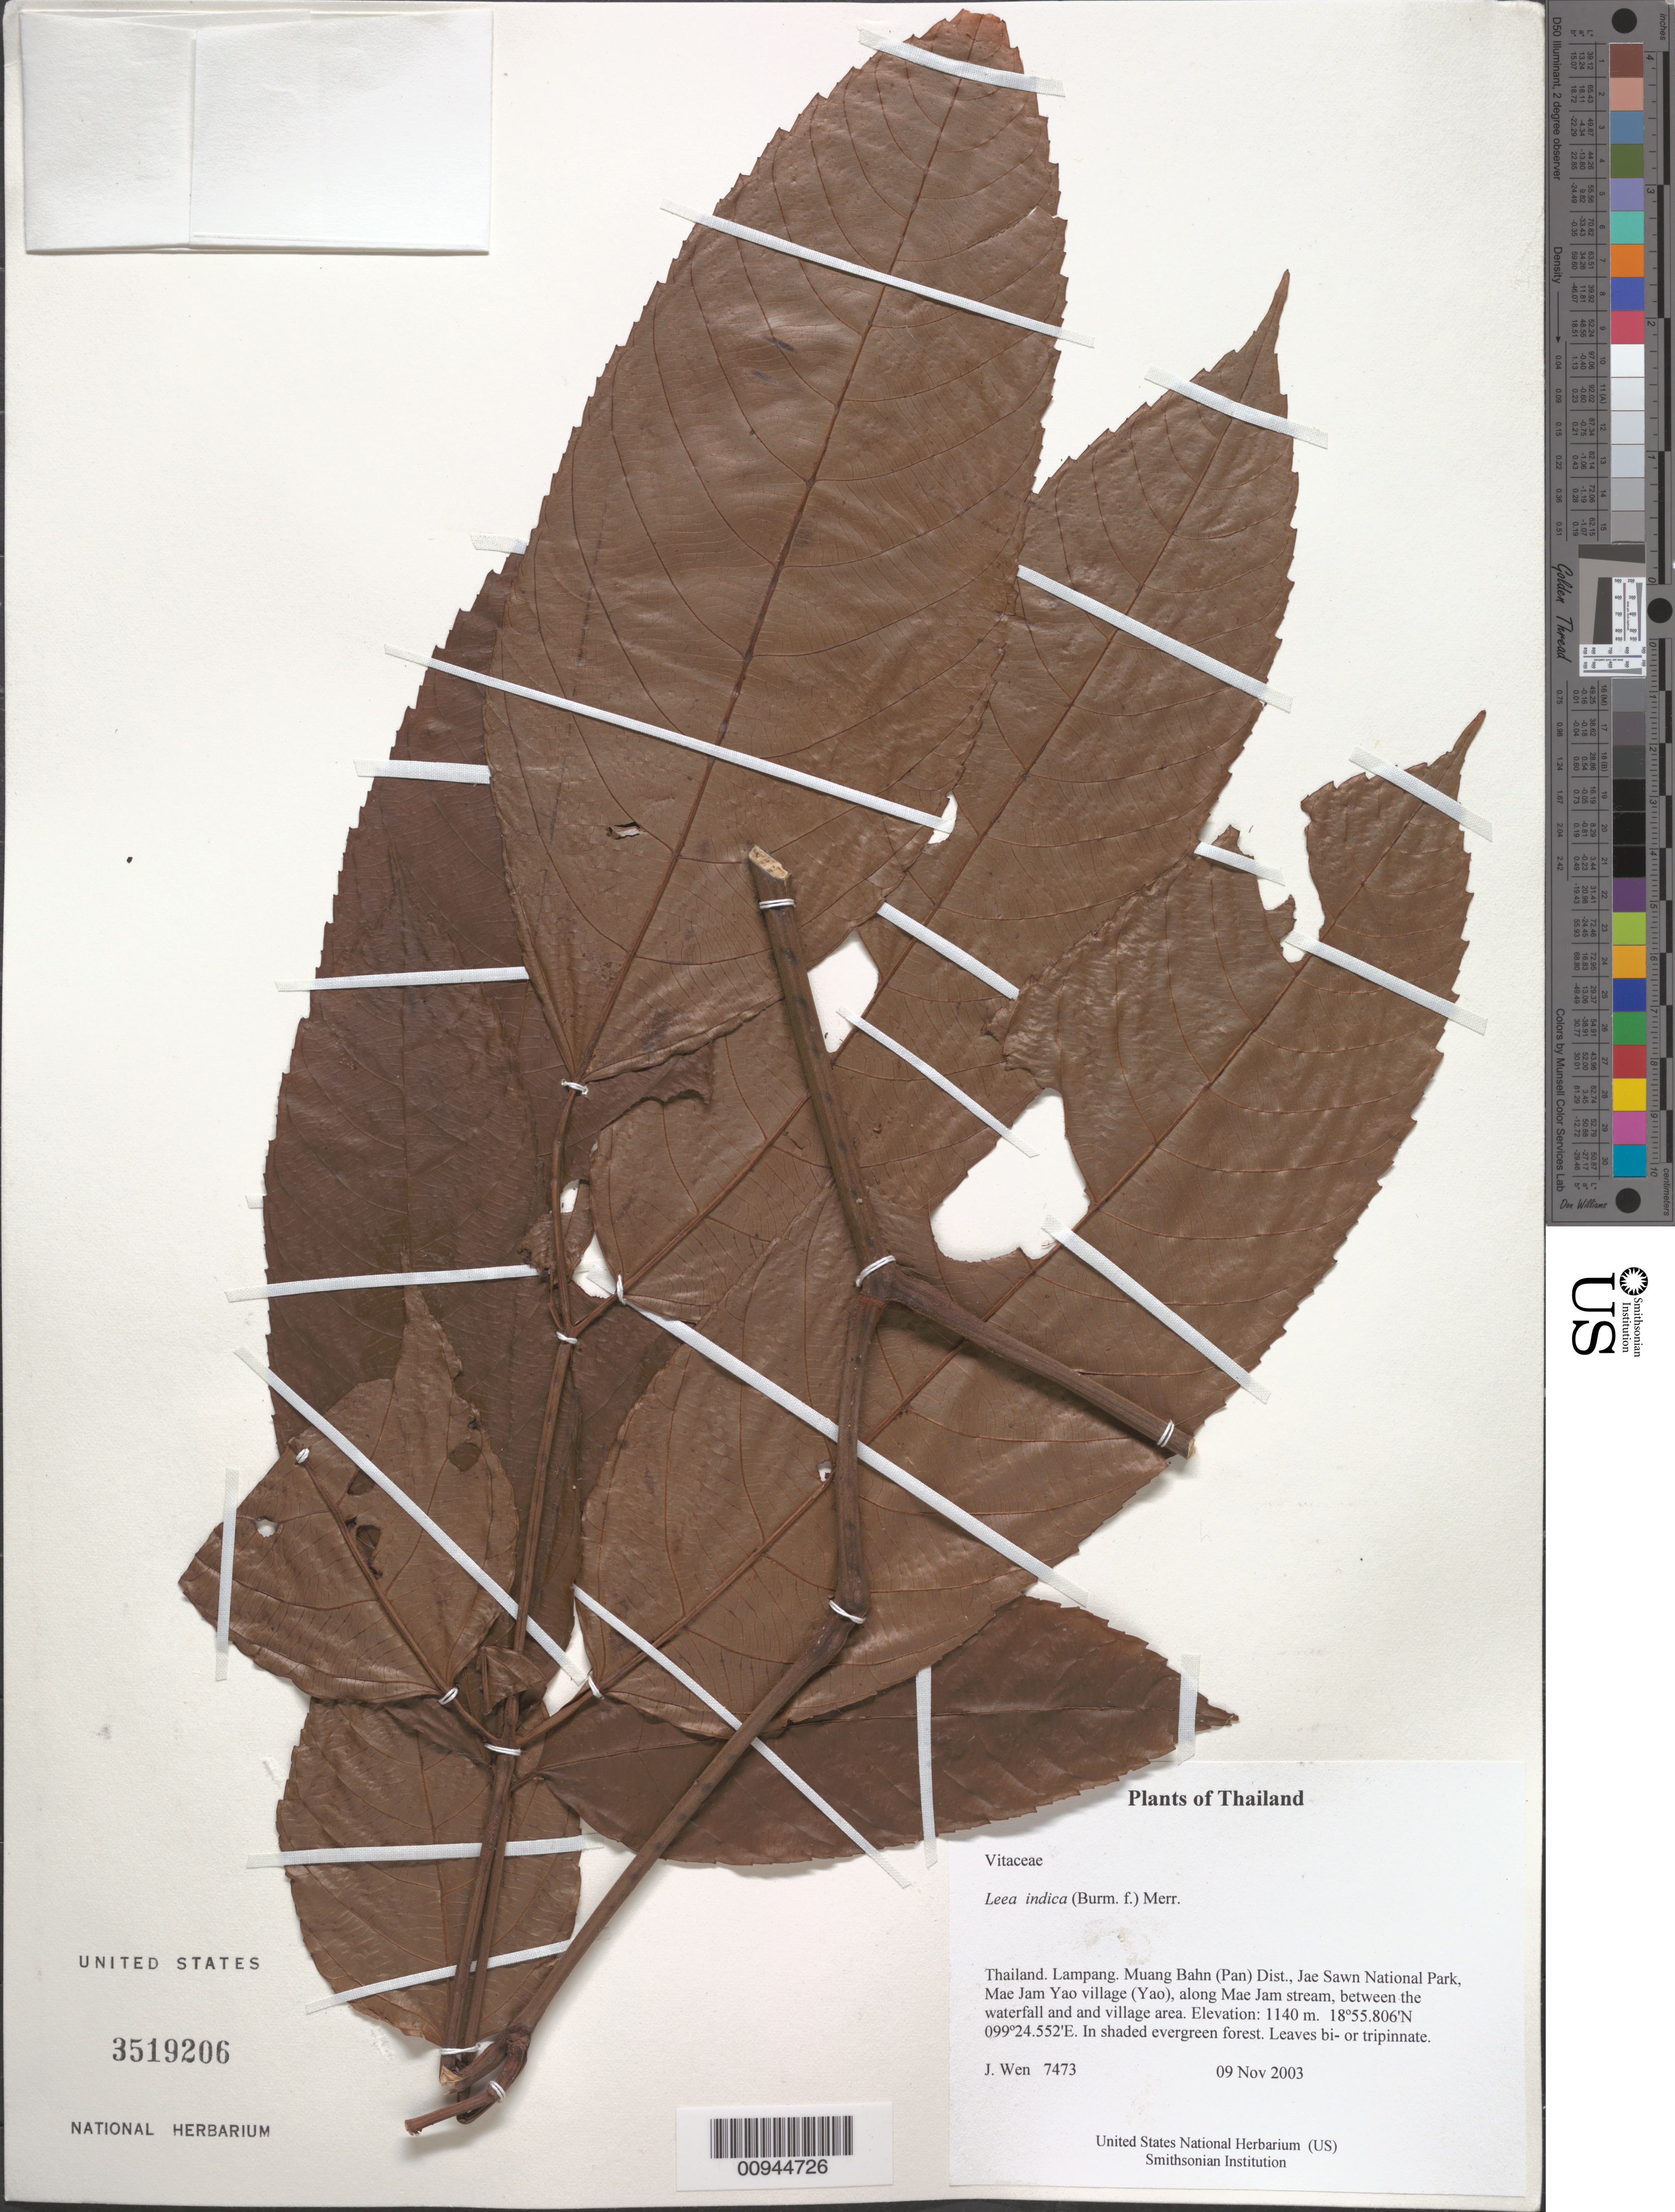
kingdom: Plantae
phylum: Tracheophyta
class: Magnoliopsida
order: Vitales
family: Vitaceae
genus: Leea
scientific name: Leea indica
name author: (Burm. f.) Merr.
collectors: J. Wen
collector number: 7473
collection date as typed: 09 Nov 2003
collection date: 2003-11-09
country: Thailand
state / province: Lampang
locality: Muang Bahn (Pan) Dist., Jae Sawn National Park, Mae Jam Yao village (Yao), along Mae Jam stream, between the waterfall and and village area.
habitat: In shaded evergreen forest.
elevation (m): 1140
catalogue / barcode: US 3519206